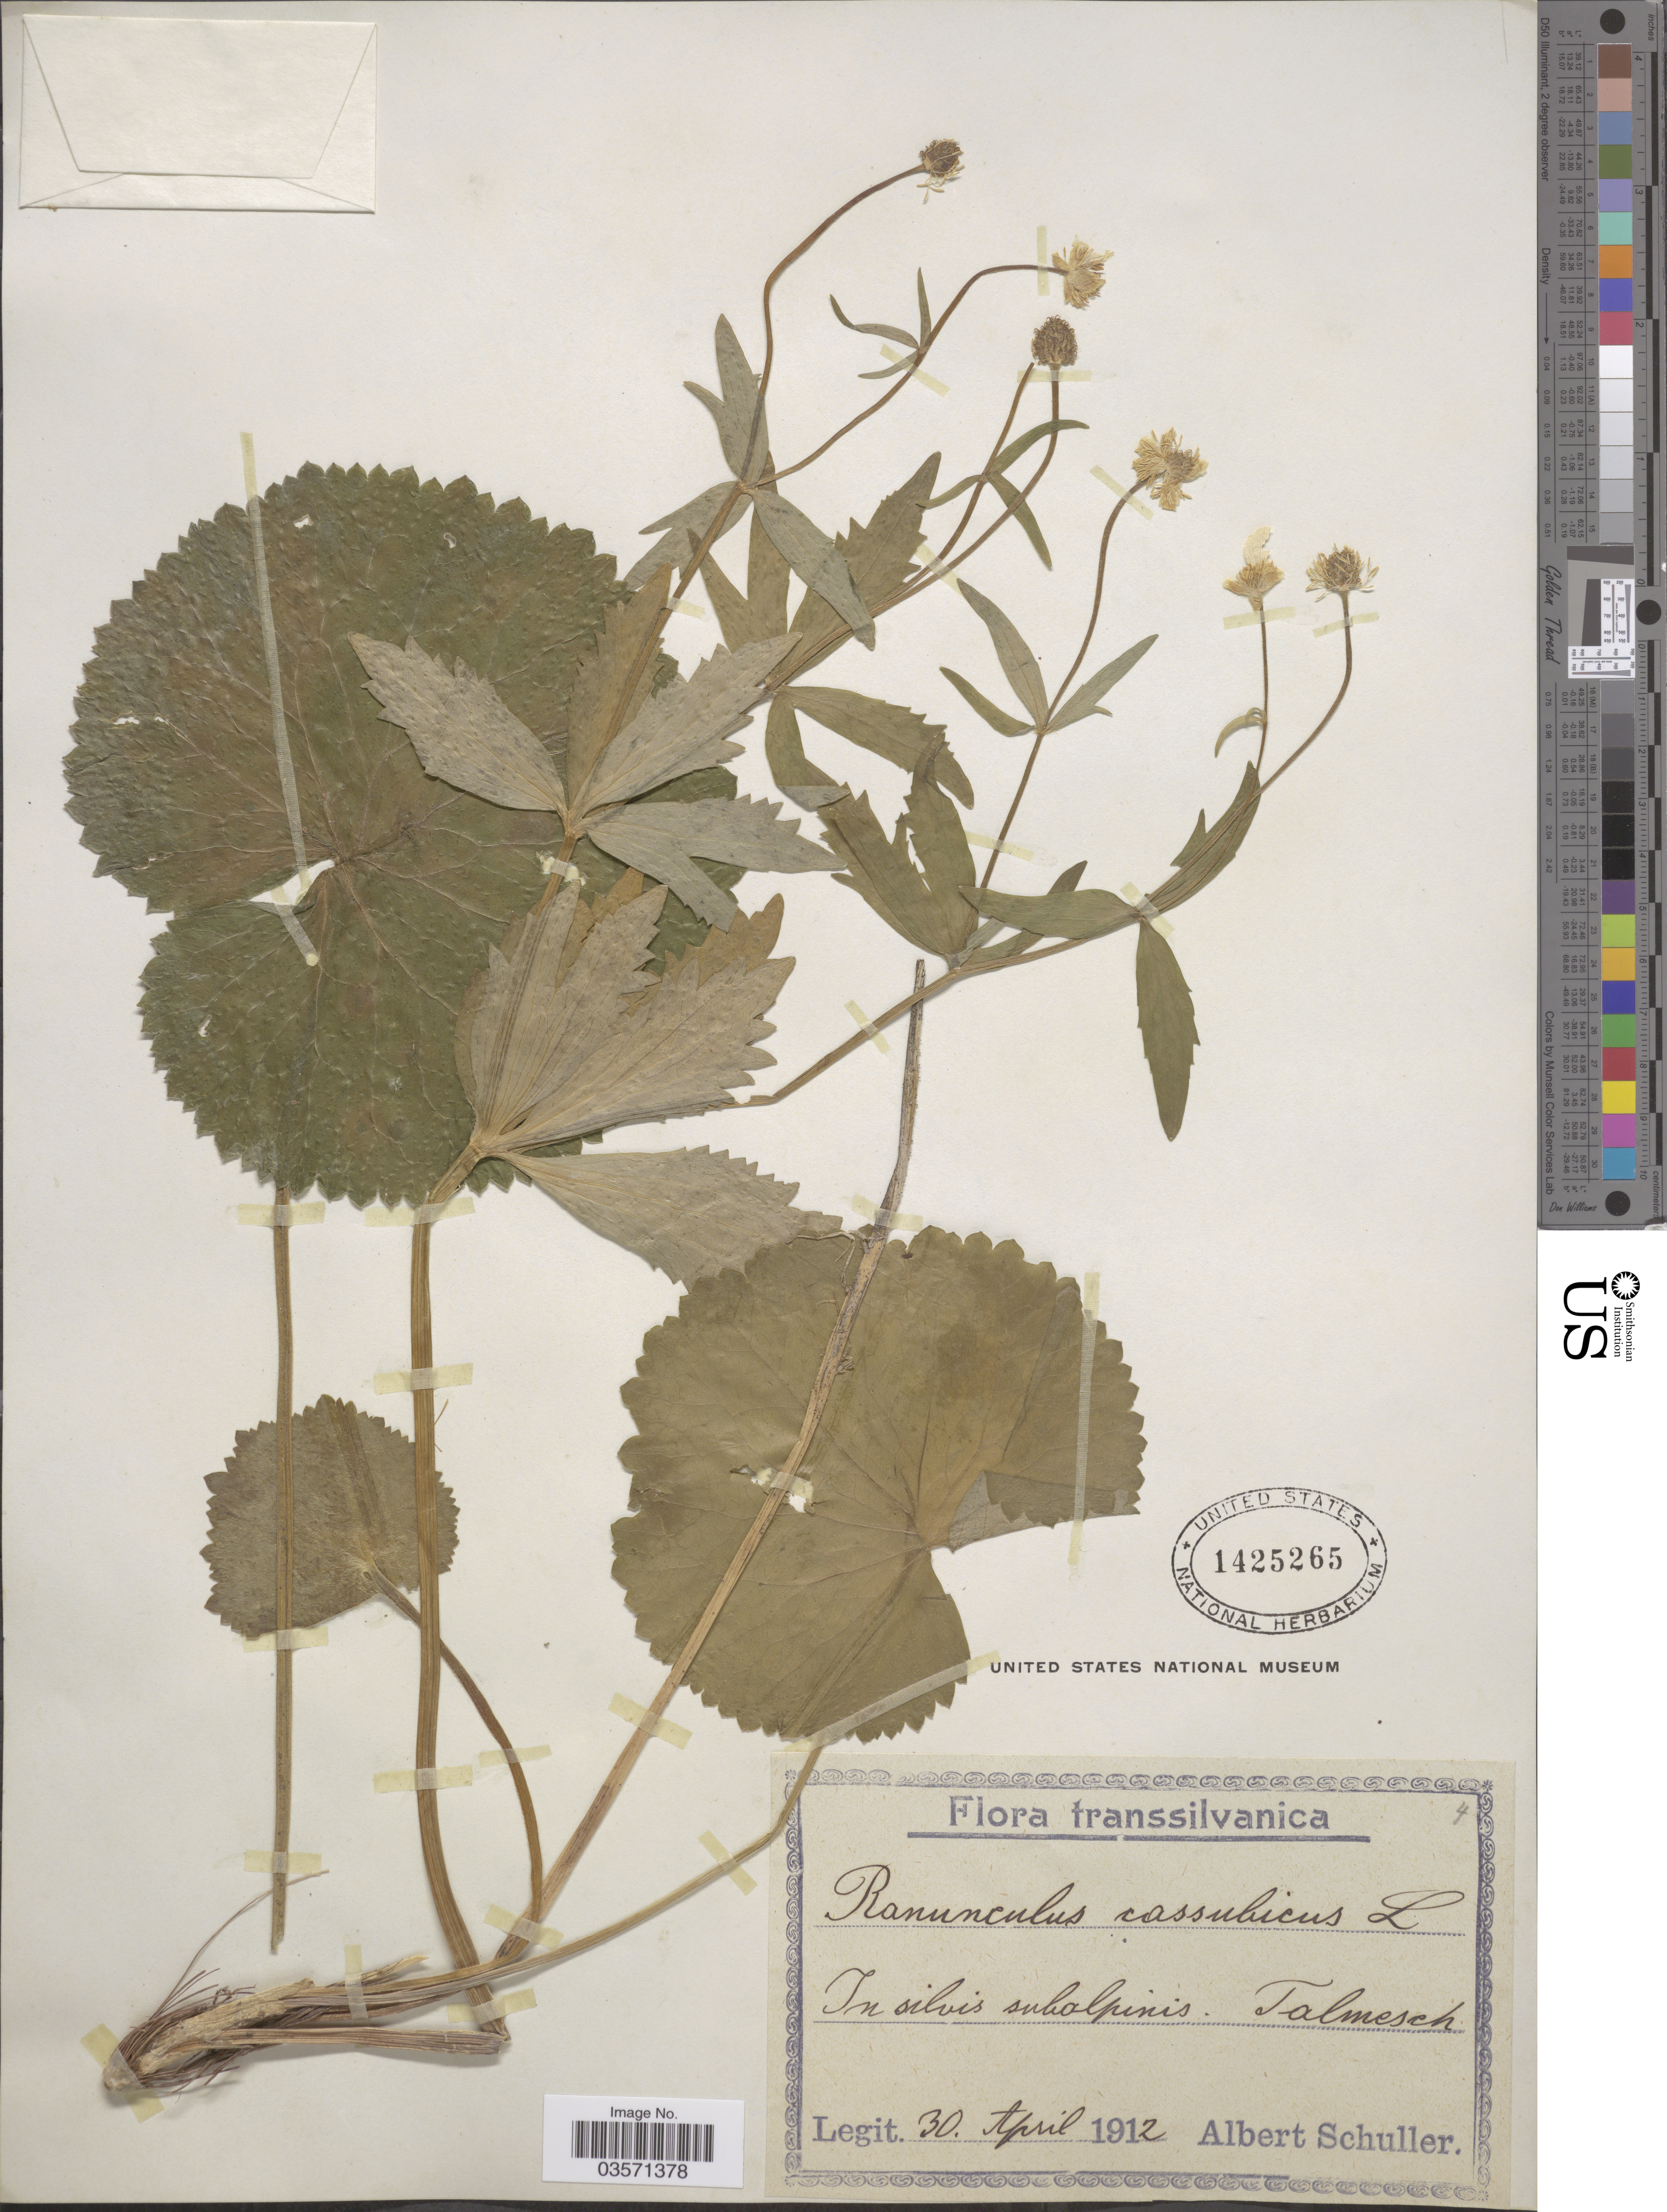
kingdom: Plantae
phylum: Tracheophyta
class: Magnoliopsida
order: Ranunculales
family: Ranunculaceae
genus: Ranunculus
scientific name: Ranunculus cassubicus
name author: L.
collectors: A. Schuller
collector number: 4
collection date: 1912-04-30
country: Romania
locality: Transsilvanica. Talmesch.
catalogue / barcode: US 1425265